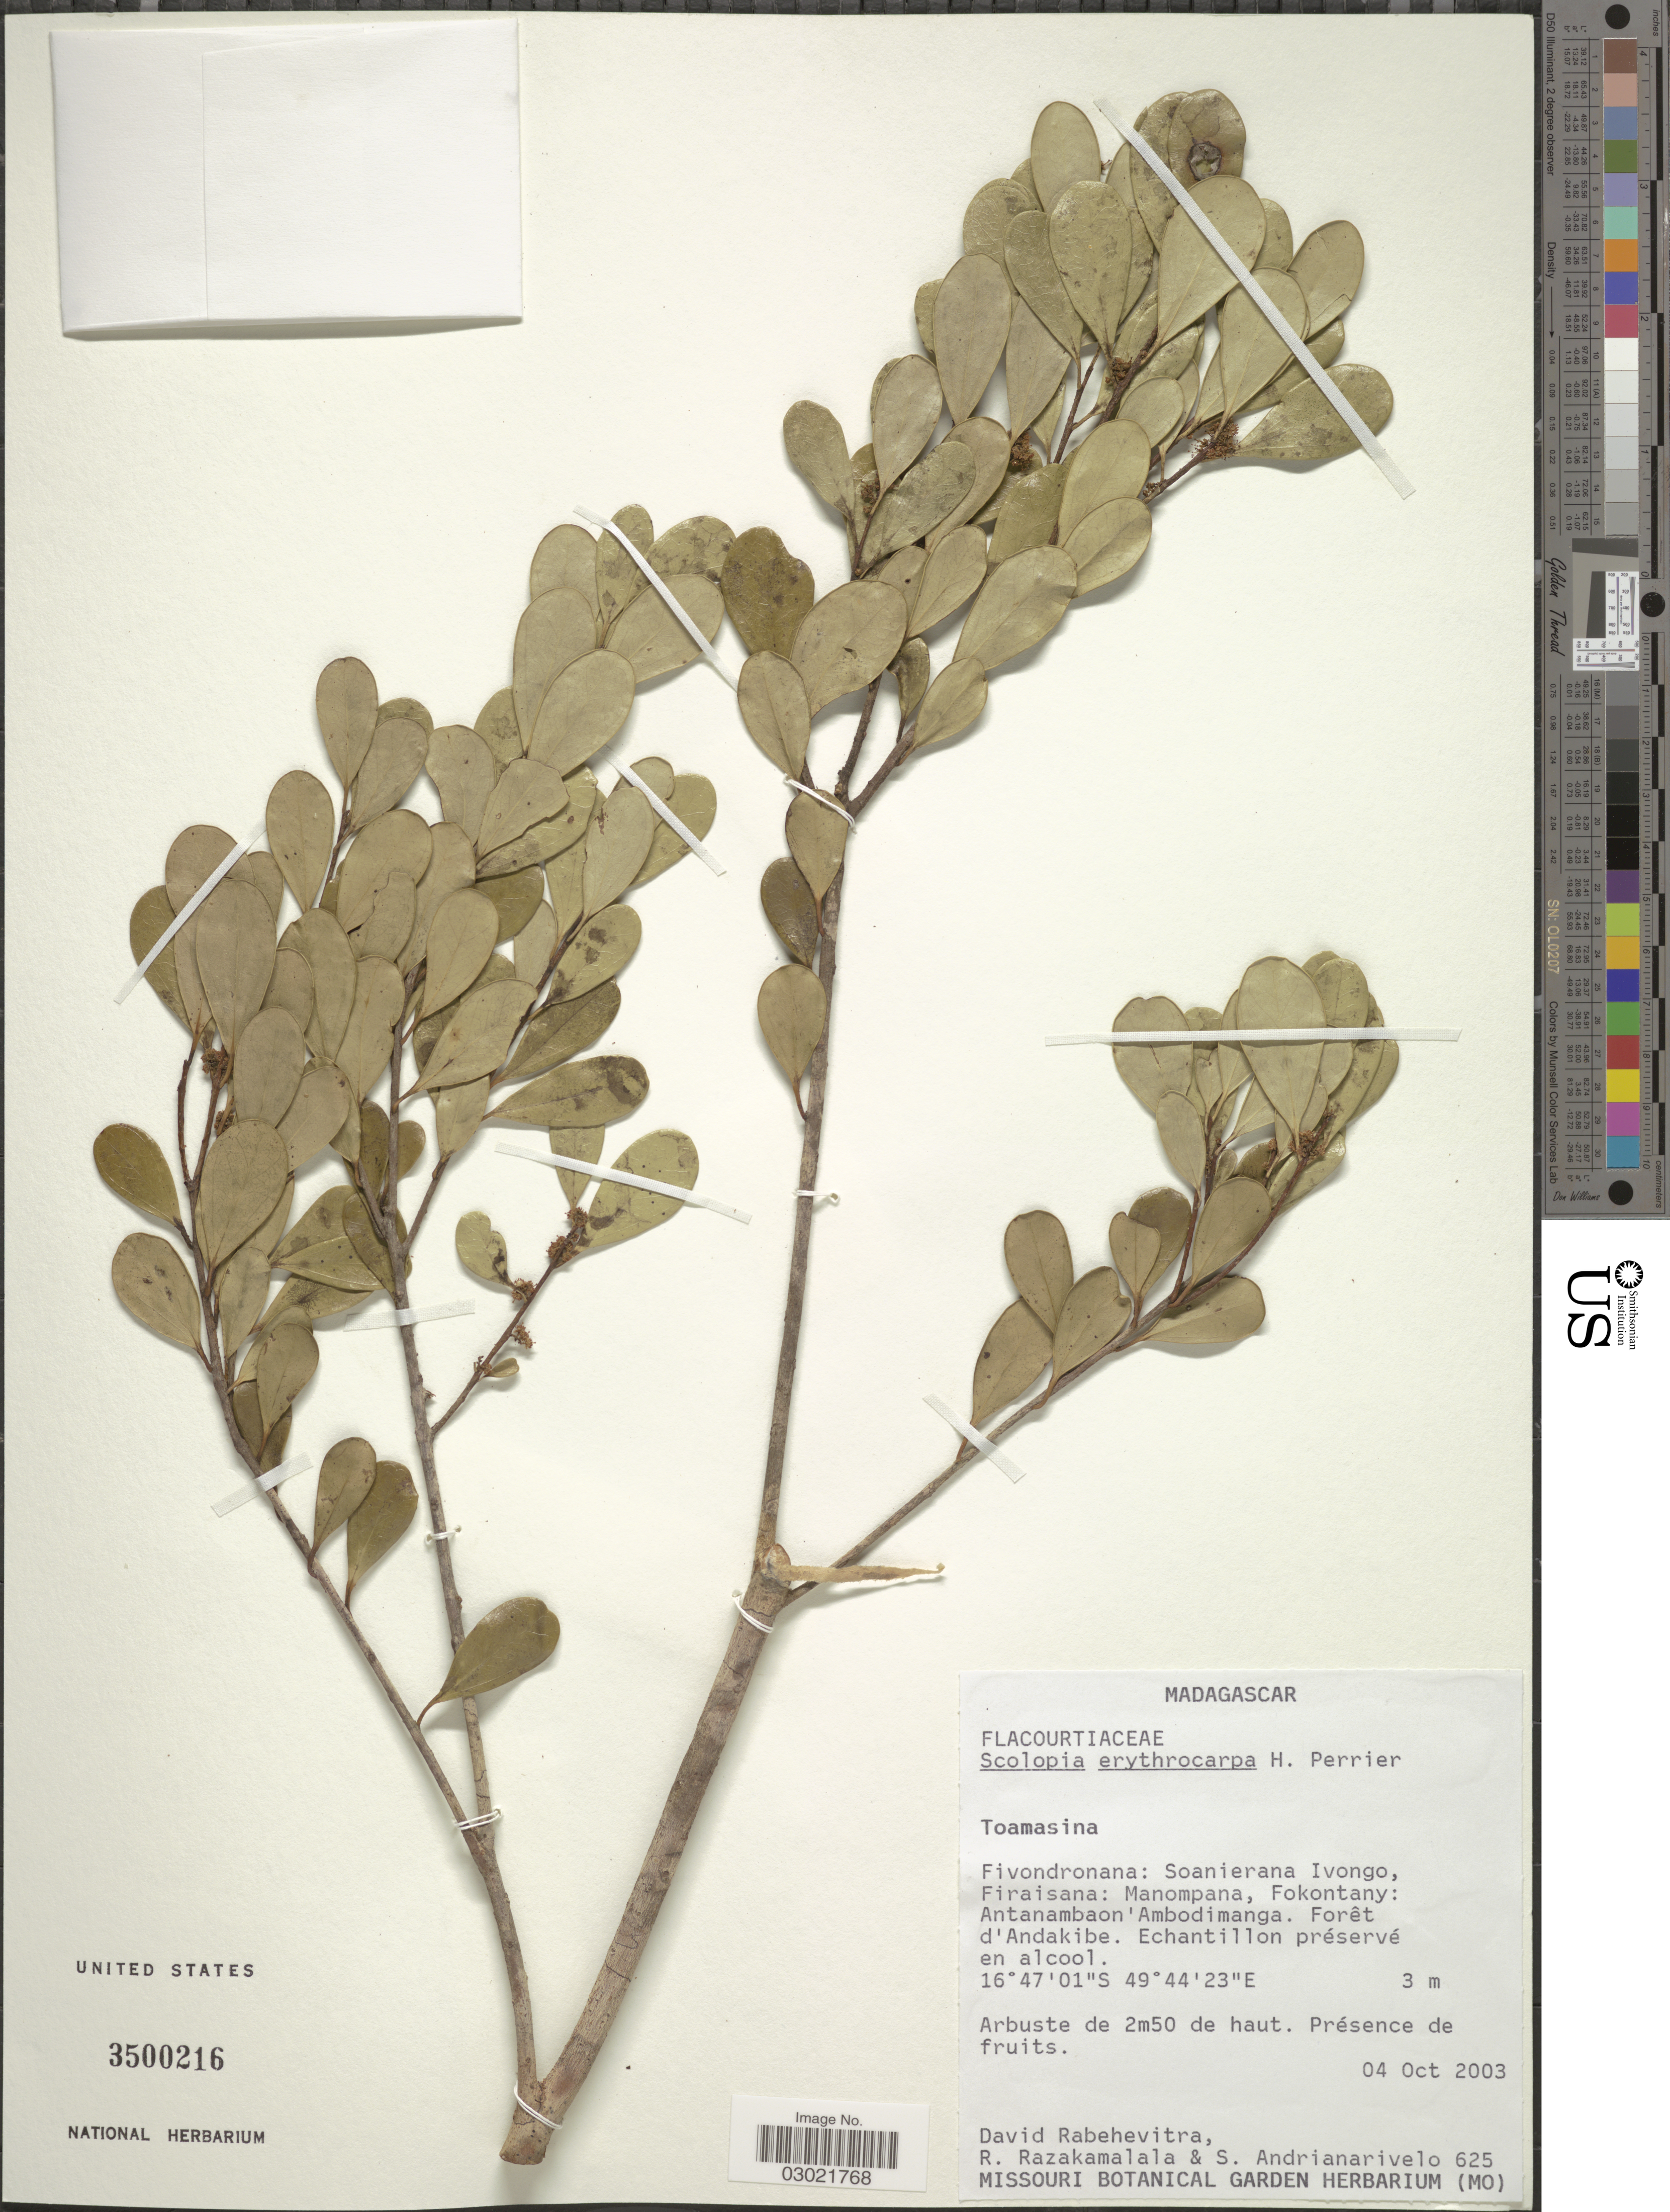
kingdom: Plantae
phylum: Tracheophyta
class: Magnoliopsida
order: Malpighiales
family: Salicaceae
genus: Scolopia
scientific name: Scolopia erythrocarpa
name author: H. Perrier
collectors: D. Rabehevitra, R. Razakamalala & S. Andrianarivelo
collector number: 625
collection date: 2003-10-04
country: Madagascar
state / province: Analanjirofo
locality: Fivondronanan: Soanierana Ivongo, Firaisana: Manompana, Fokontany: Antanambaon 'Ambodimanga. Forêt d'Andakibe. Enchantillon préservé en alcool.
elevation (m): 3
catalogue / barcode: US 3500216